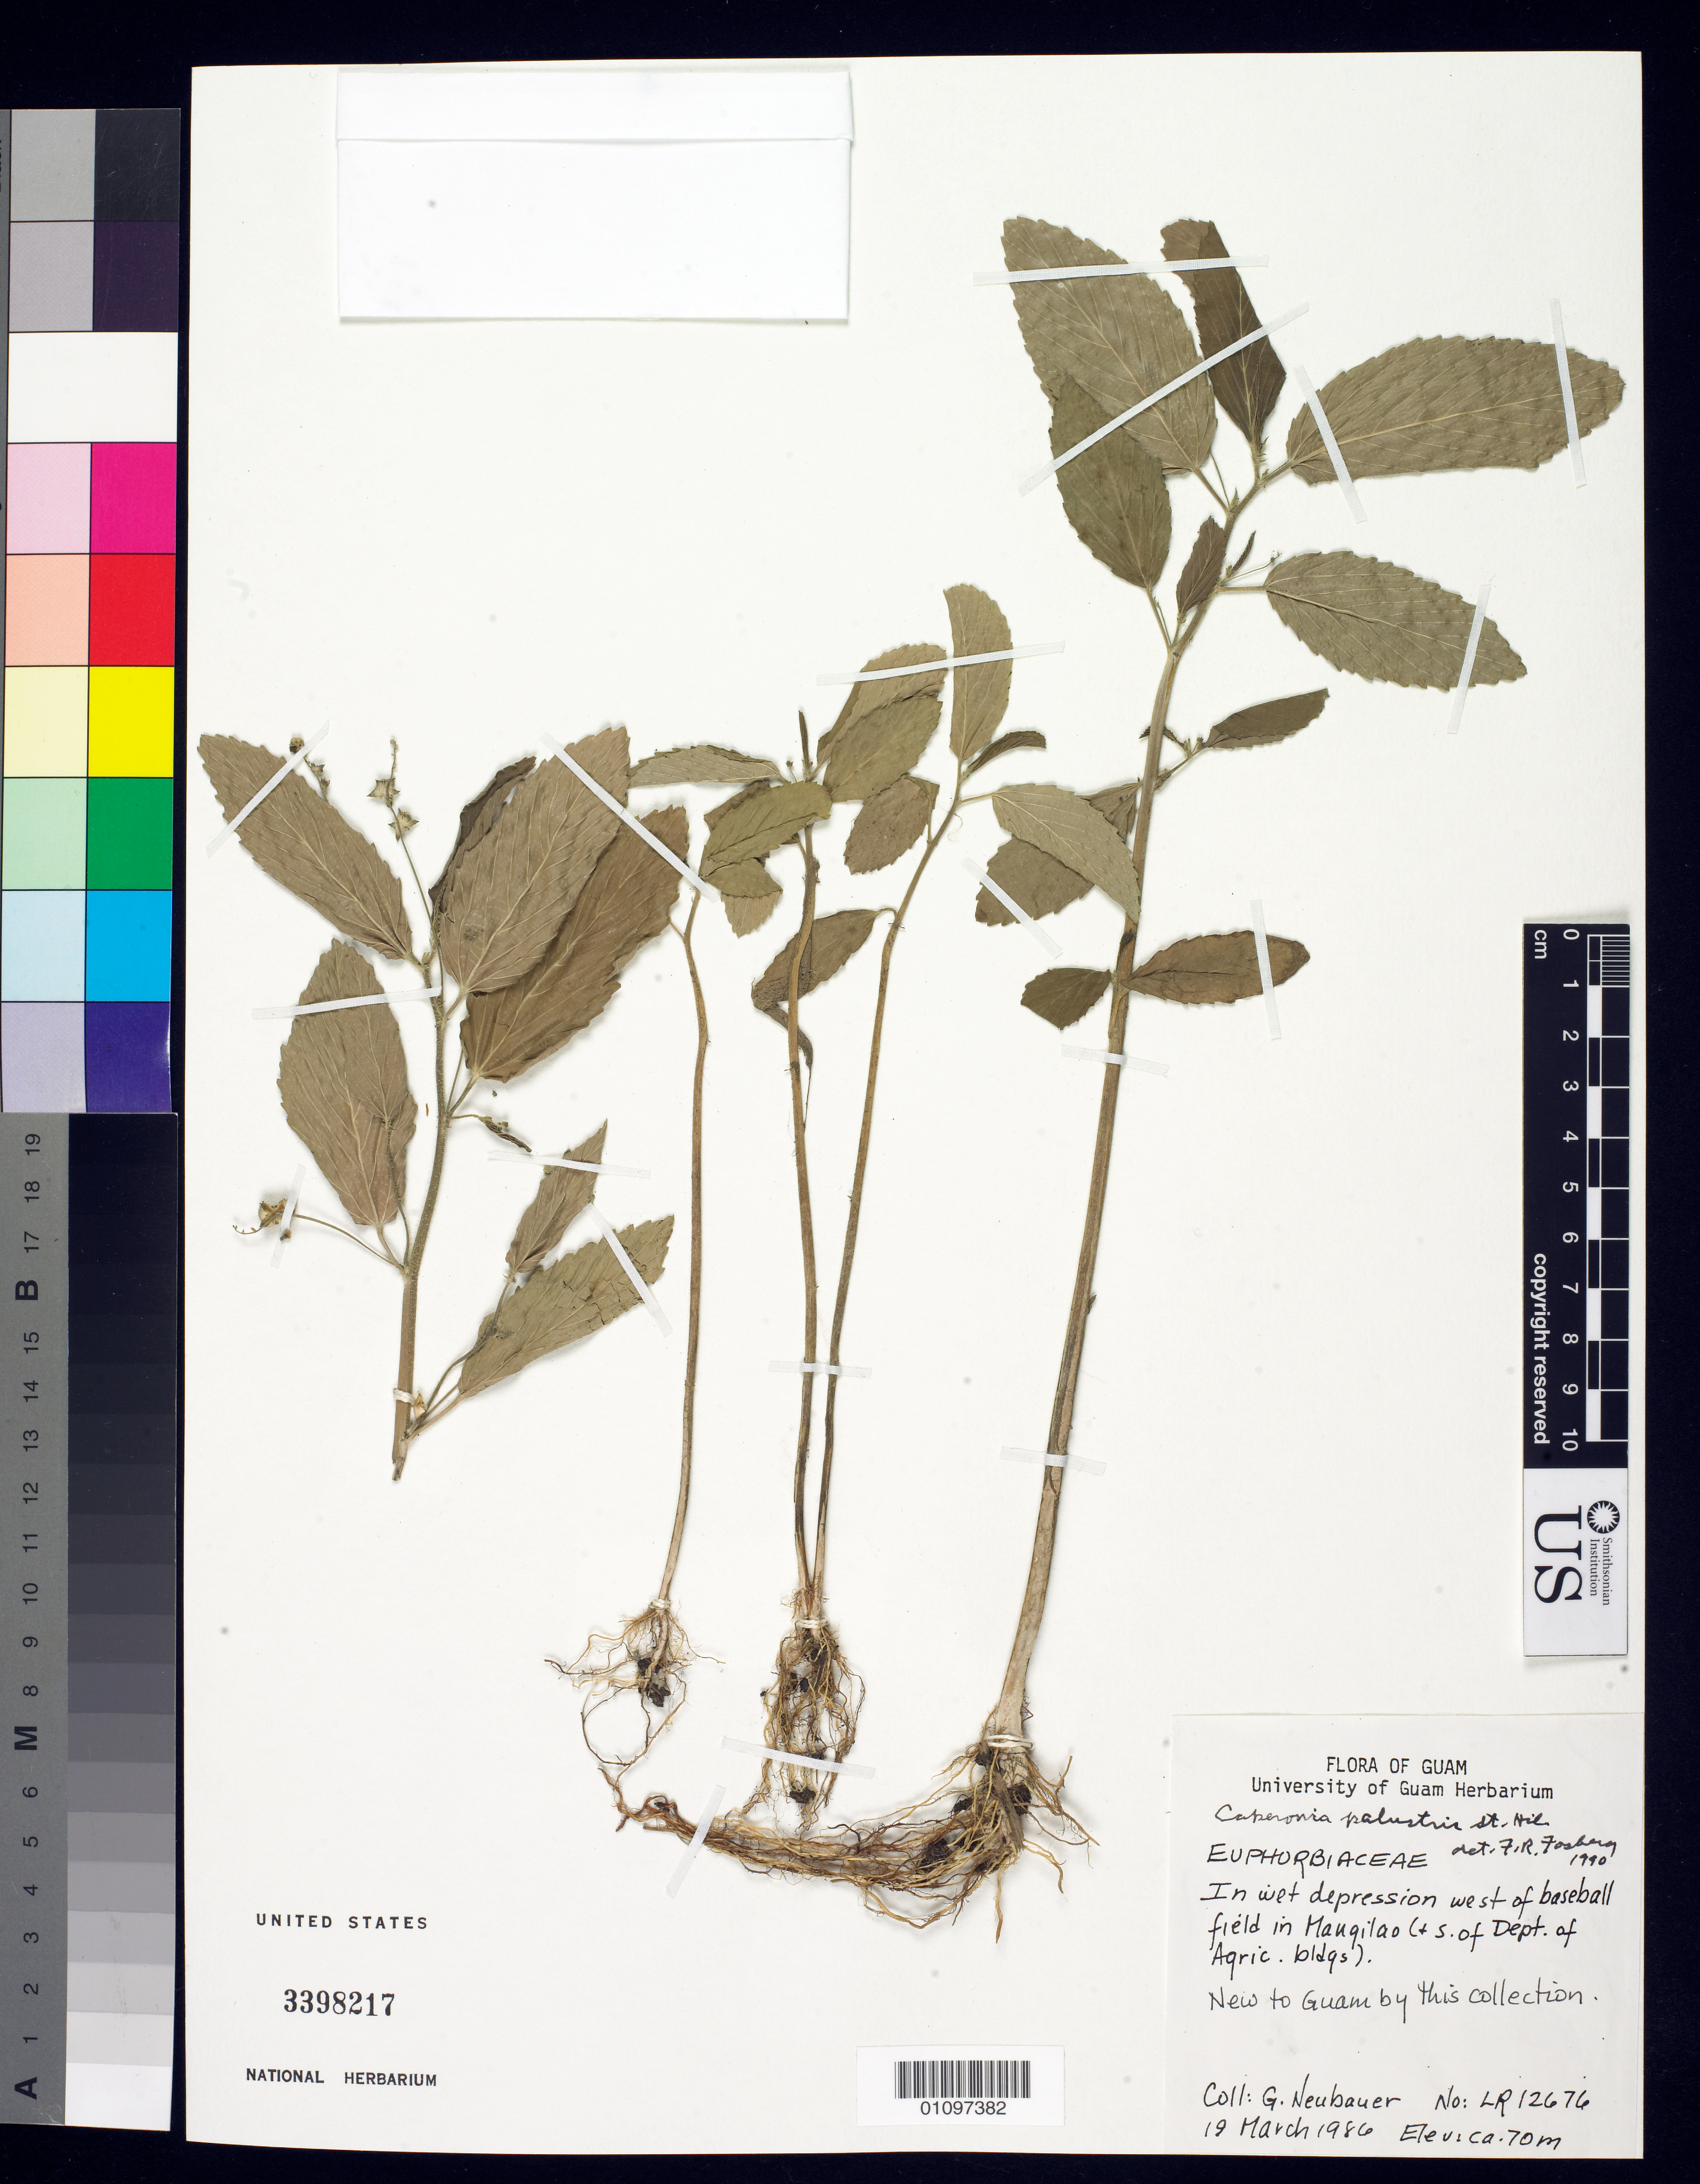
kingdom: Plantae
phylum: Tracheophyta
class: Magnoliopsida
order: Malpighiales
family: Euphorbiaceae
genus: Caperonia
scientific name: Caperonia palustris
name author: (L.) A. St.-Hil.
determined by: Fosberg, F. R.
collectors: G. Neubauer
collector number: LR12676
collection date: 1986-03-19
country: Guam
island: Guam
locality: west of baseball field in Mangilao (+ S. of Dept. of Agric. Bldgs.)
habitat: in wet depression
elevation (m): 70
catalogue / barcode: US 3398217